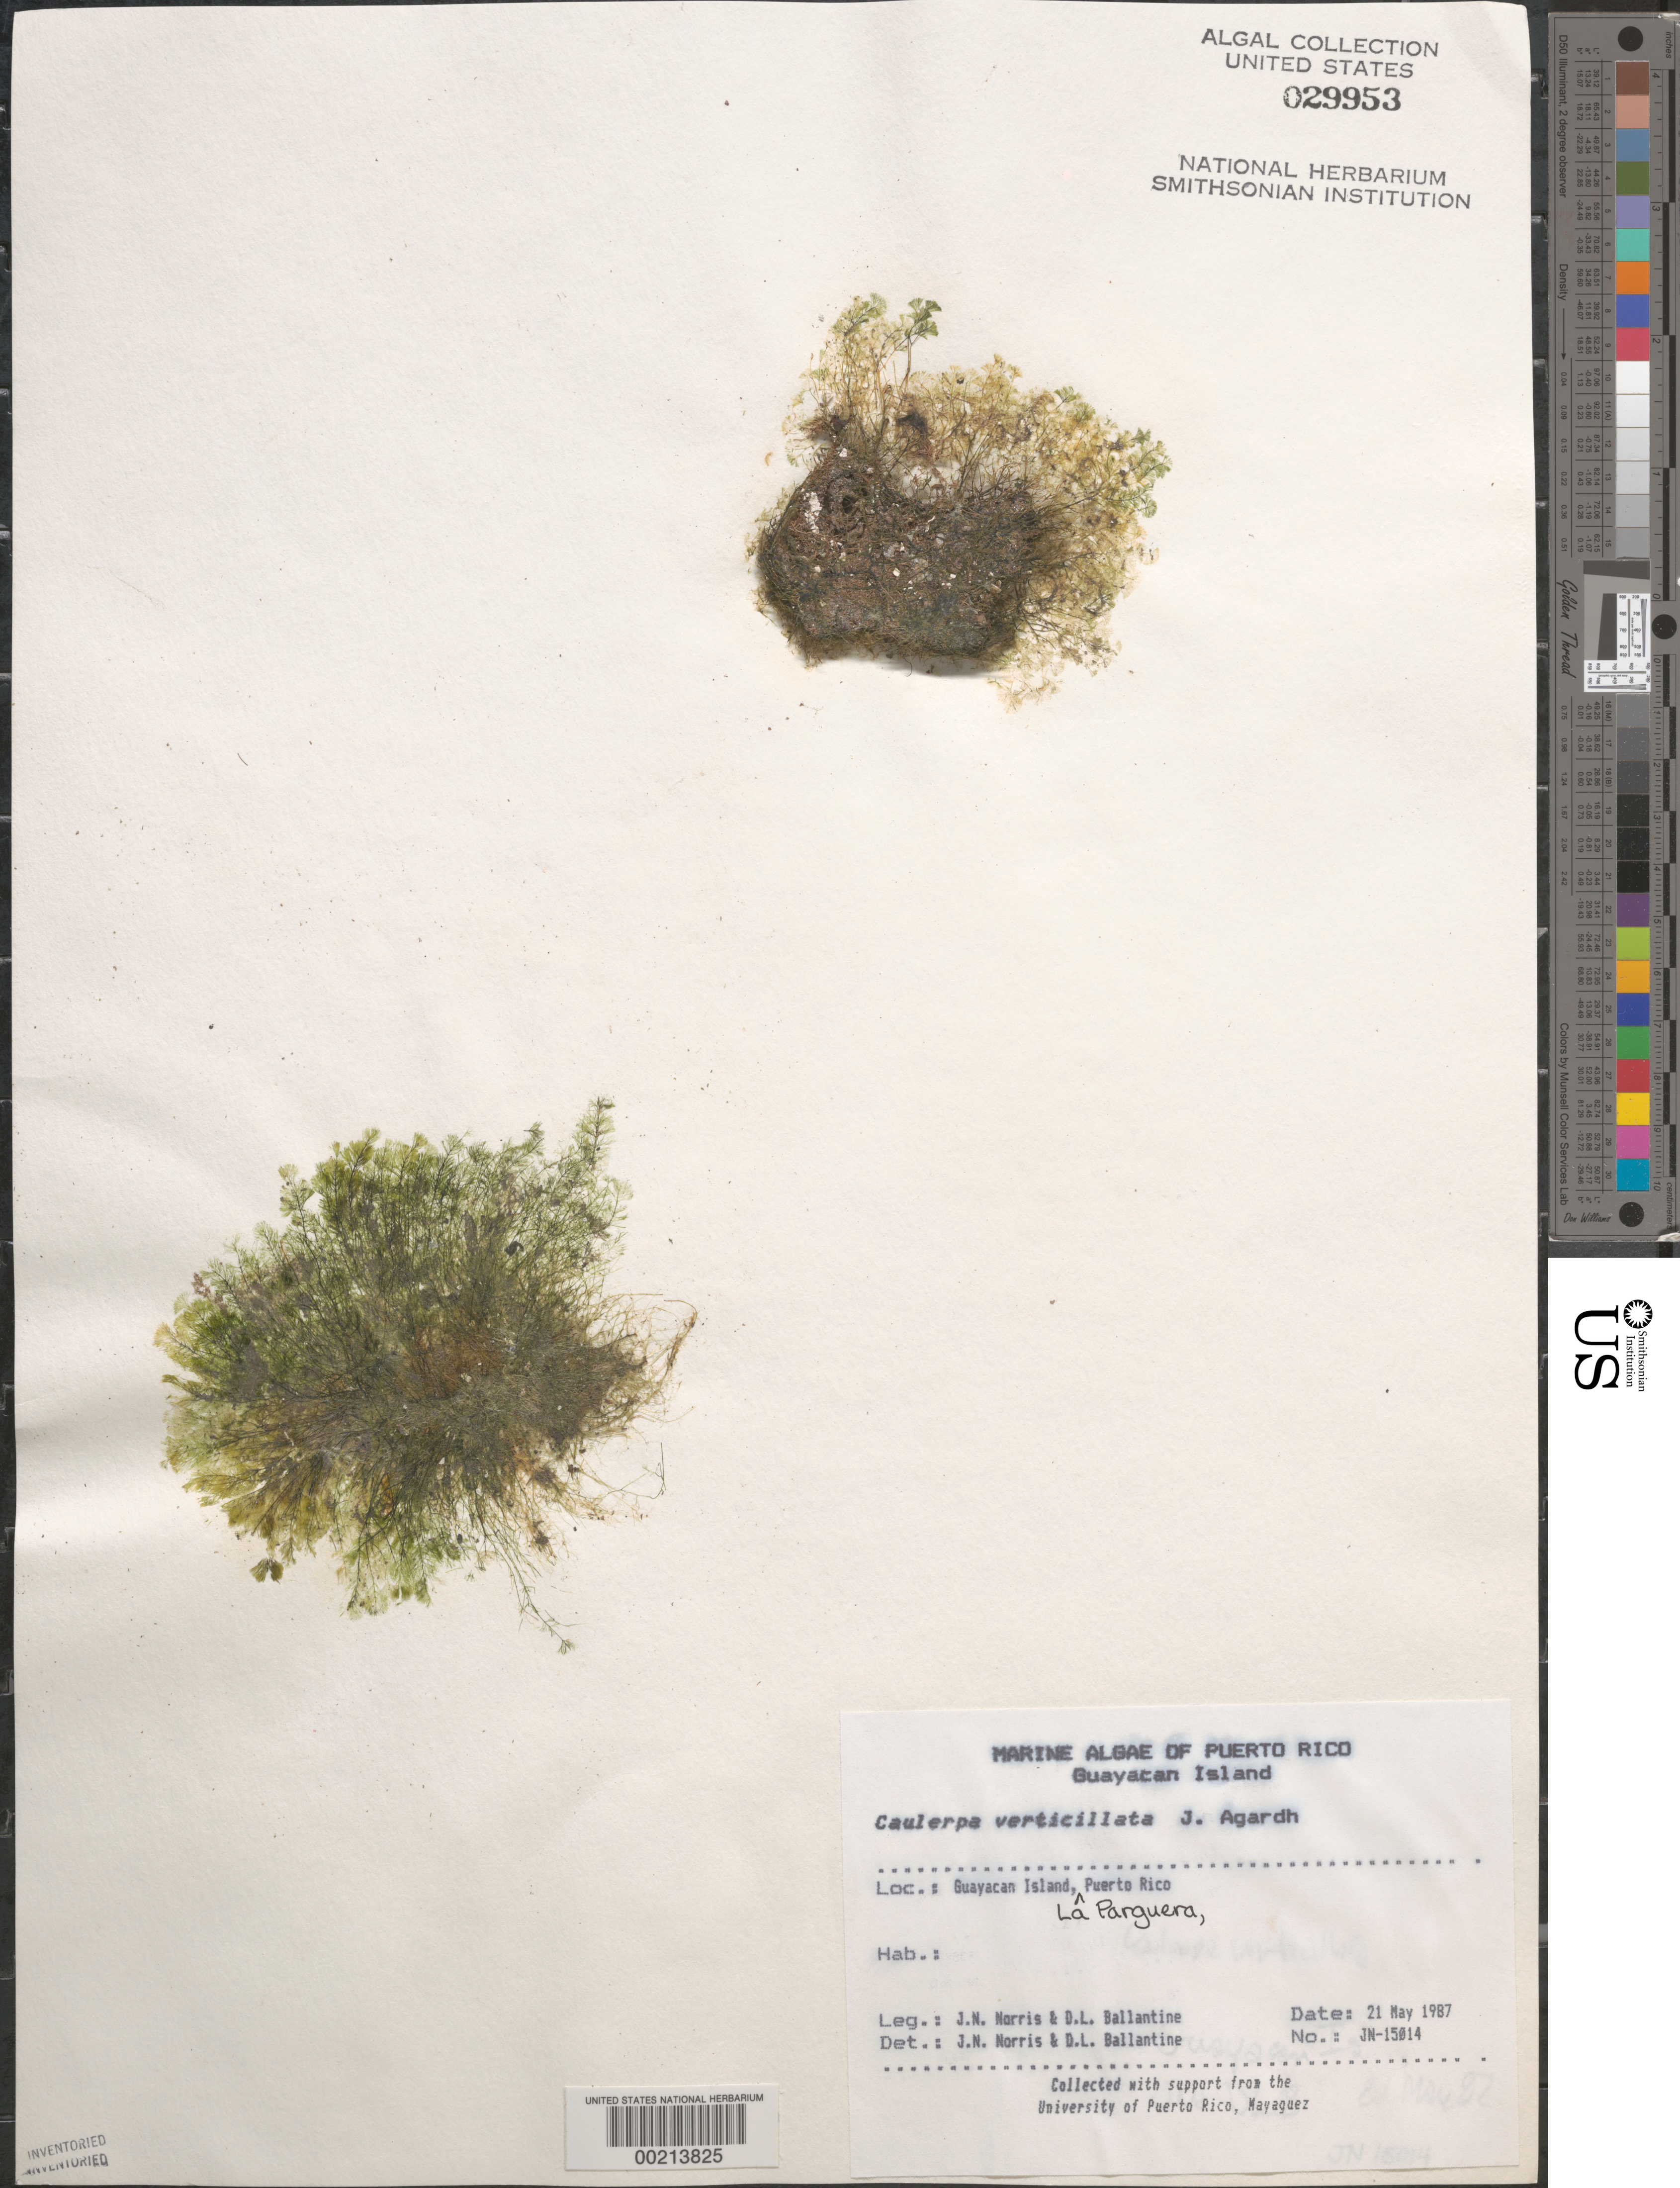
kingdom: Plantae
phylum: Chlorophyta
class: Ulvophyceae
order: Bryopsidales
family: Caulerpaceae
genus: Caulerpa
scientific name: Caulerpa verticillata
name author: J. Agardh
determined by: Norris, J. N.; Ballantine, D. L.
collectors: J. N. Norris & D.L. Ballantine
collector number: JN-15014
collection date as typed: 21 May 1987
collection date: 1987-05-21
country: Puerto Rico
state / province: Lajas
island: Guayacan Island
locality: La Parguera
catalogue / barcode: US 29953